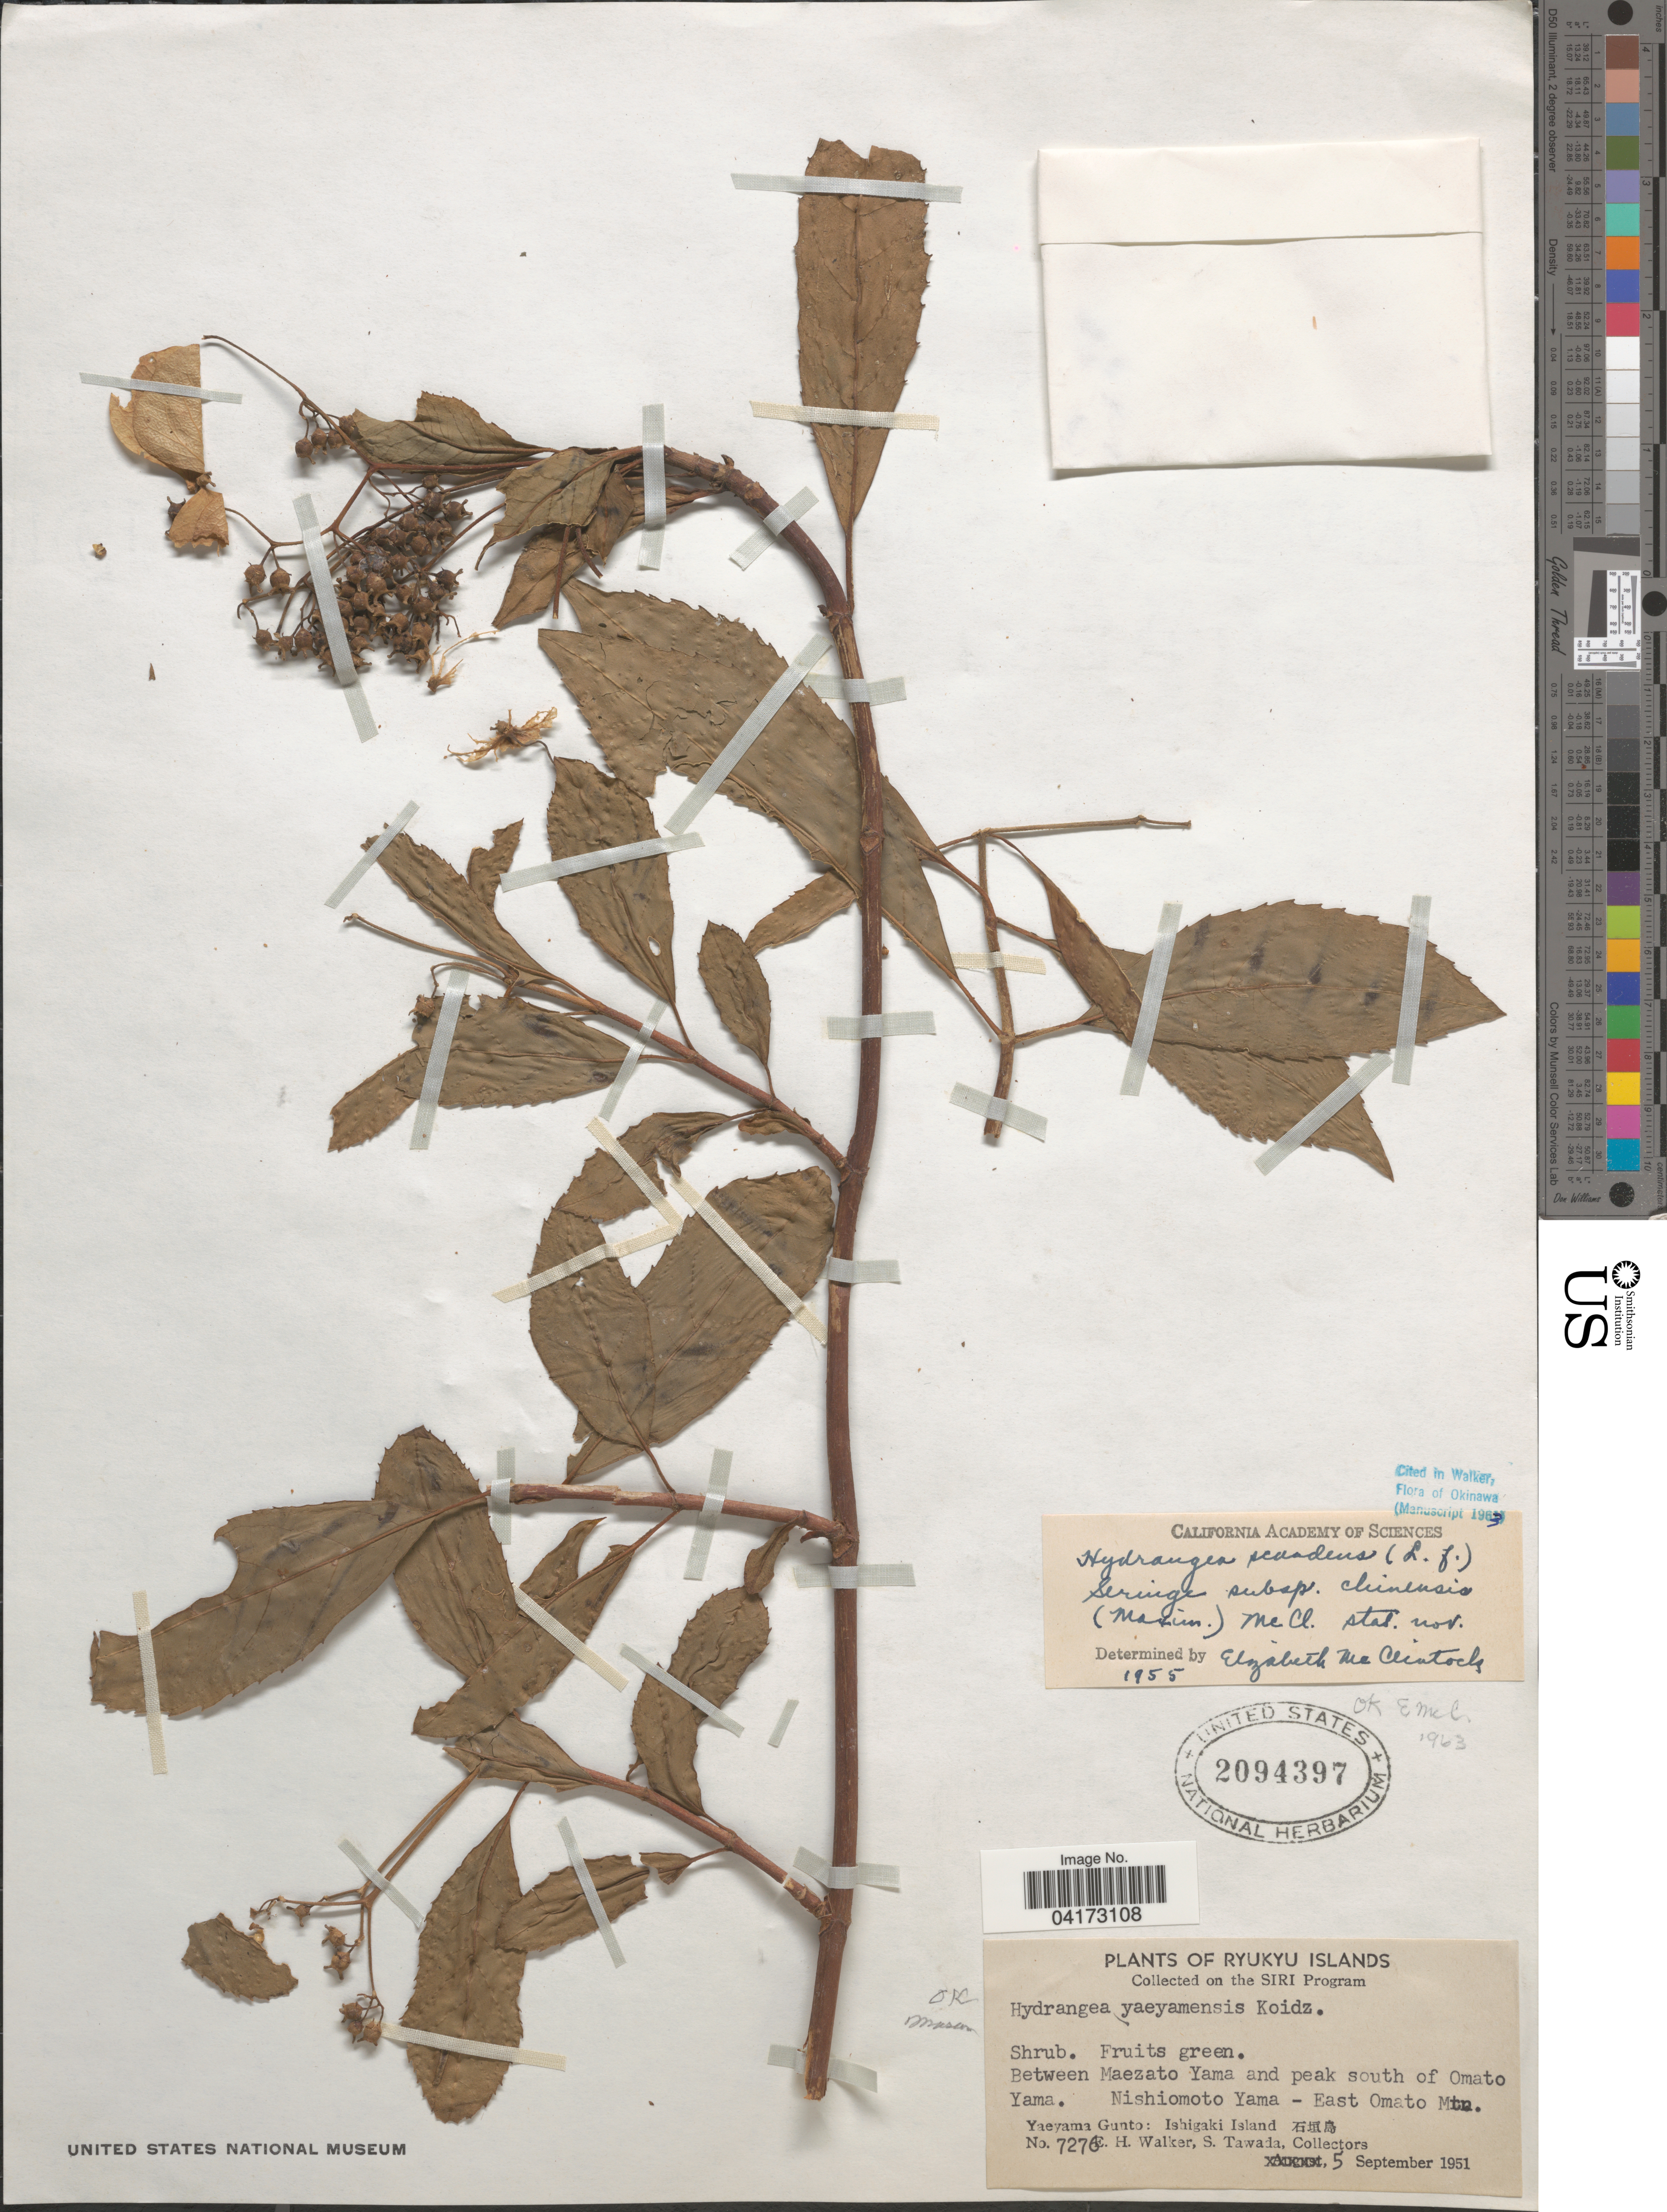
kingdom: Plantae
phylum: Tracheophyta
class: Magnoliopsida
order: Cornales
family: Hydrangeaceae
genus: Hydrangea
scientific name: Hydrangea scandens subsp. chinensis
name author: (Maxim.) E. M. McClint.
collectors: E. H. Walker & S. Tawada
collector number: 7276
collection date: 1951-09-05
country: Japan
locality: Ryukyu Islands. Between Maezato Yama and peak south of Omato Yama. Nishiomoto Yama - East Omato Mtn. Yaeyama Gunto: Ishigaki Island X.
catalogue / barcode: US 2094397